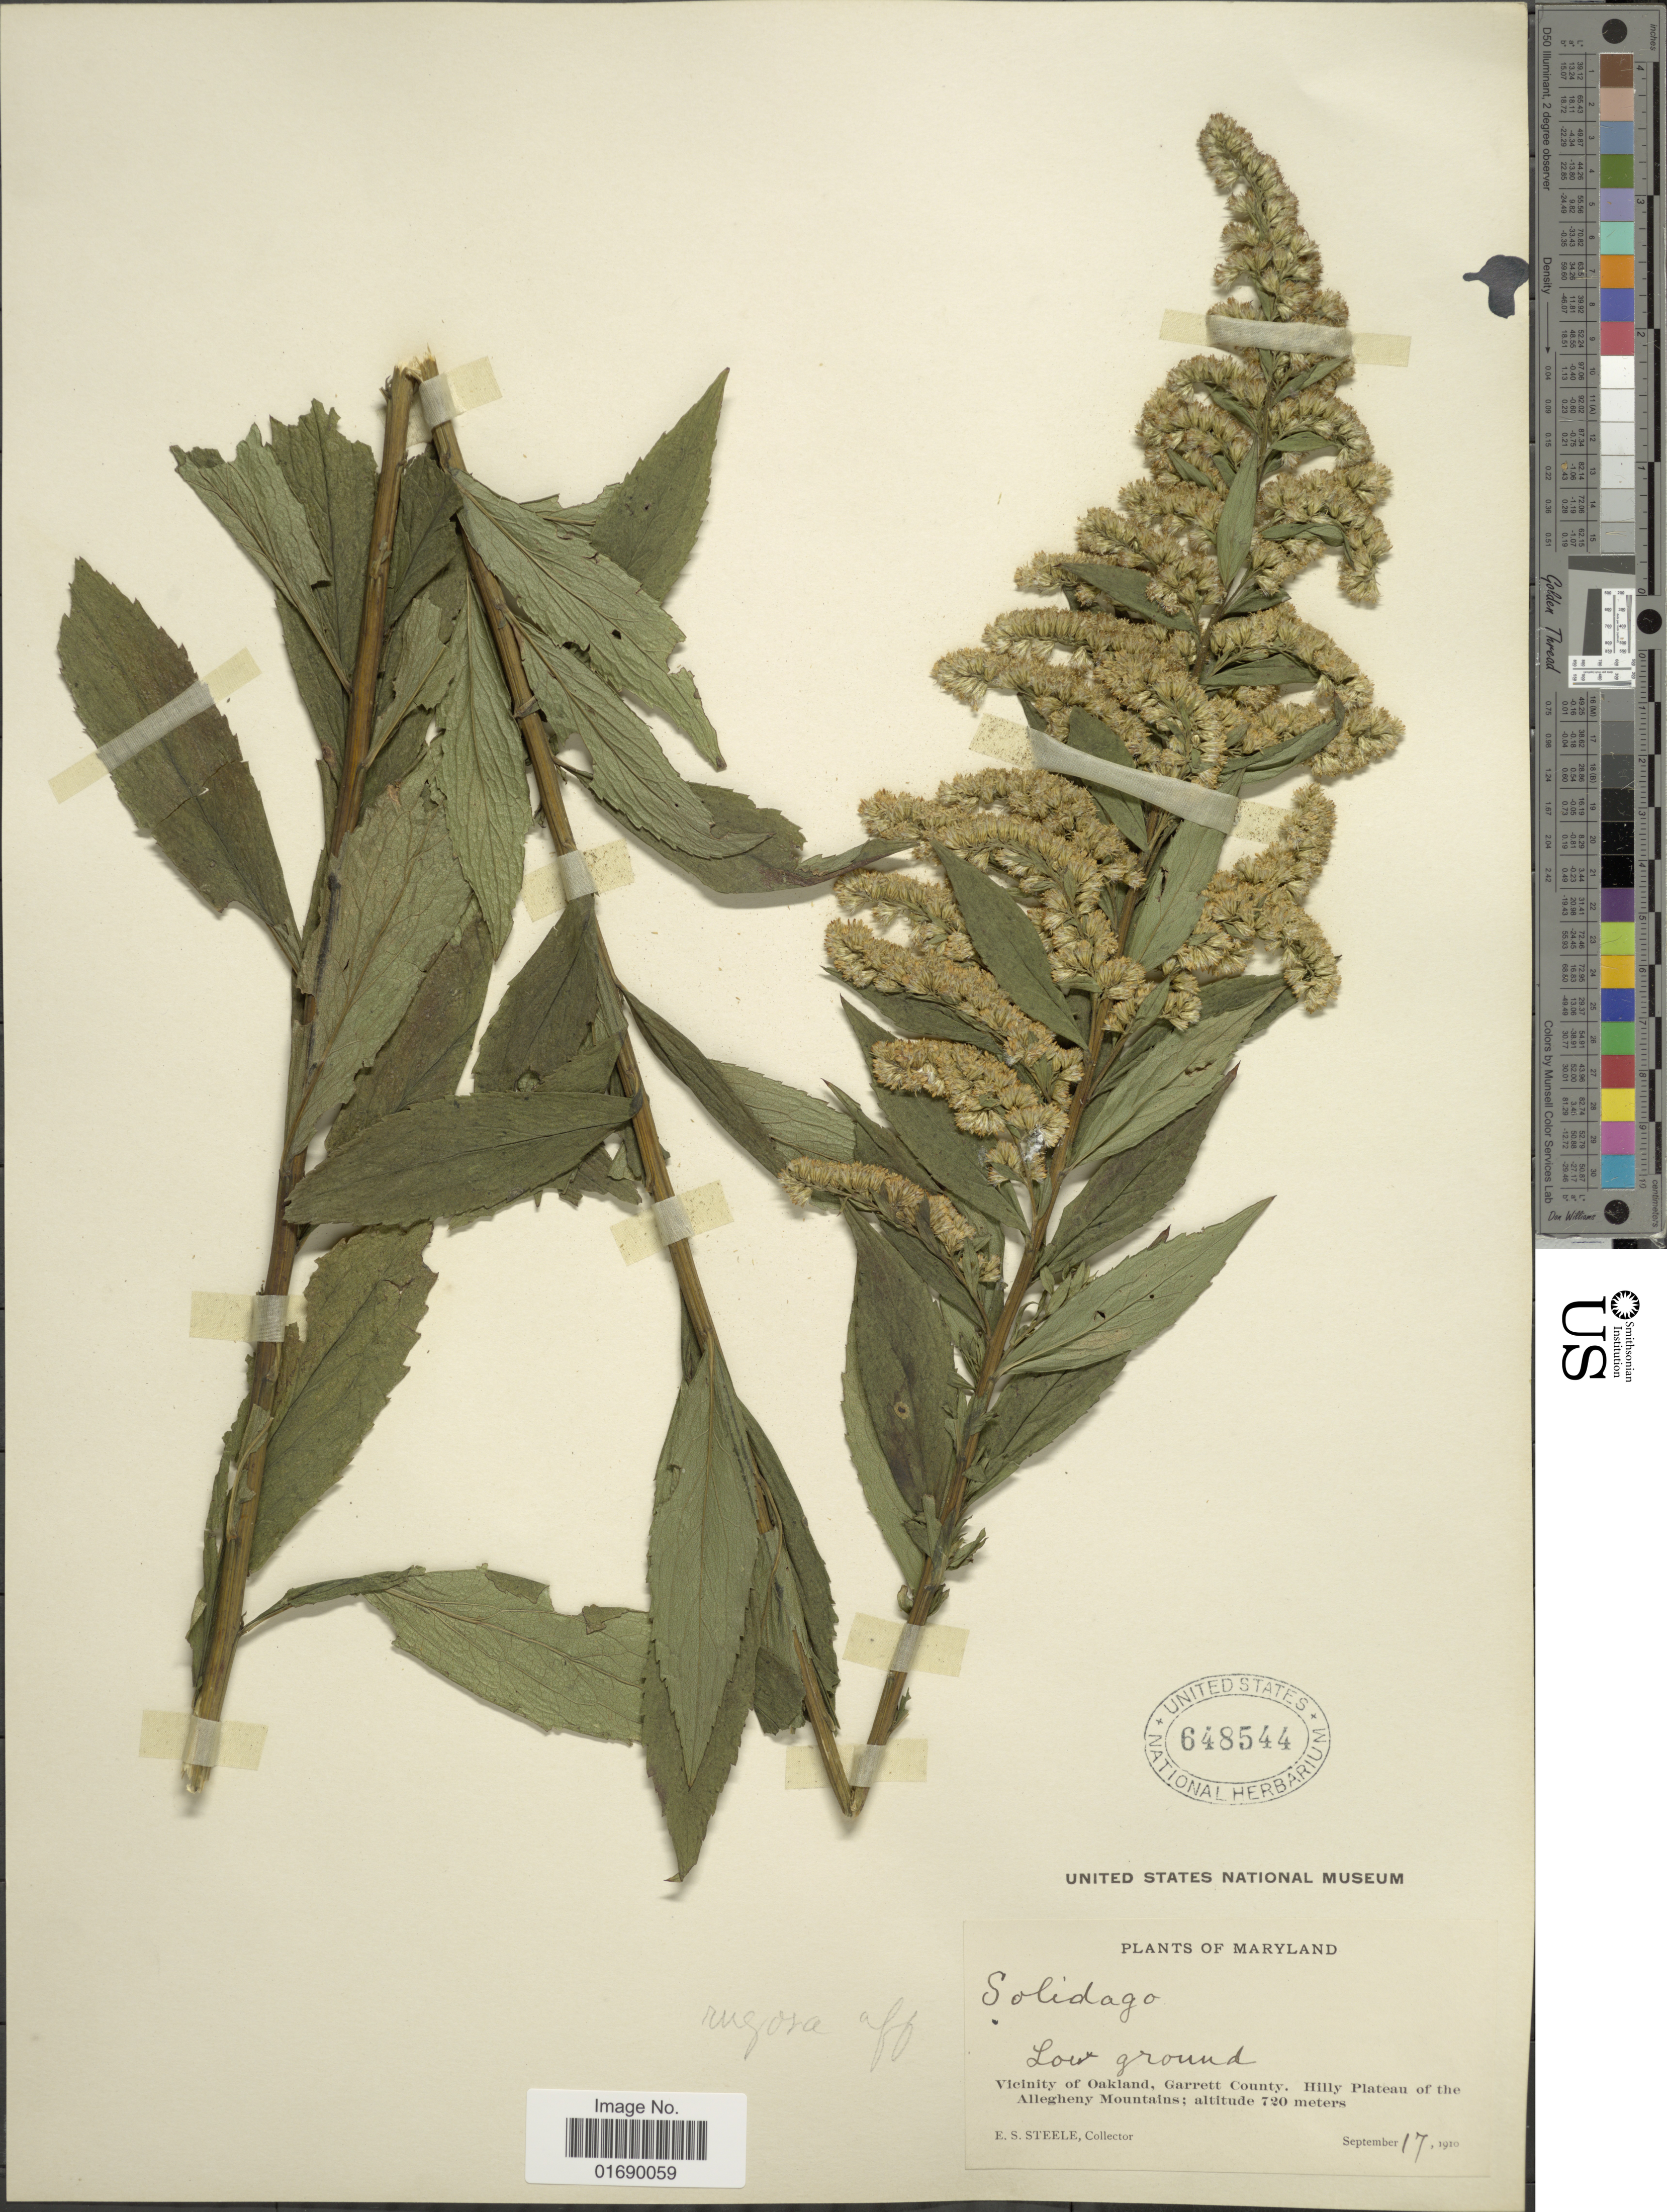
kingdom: Plantae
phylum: Tracheophyta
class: Magnoliopsida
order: Asterales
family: Asteraceae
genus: Solidago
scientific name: Solidago rugosa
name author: Mill.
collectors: E. Steele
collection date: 1910-09-17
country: United States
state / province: Maryland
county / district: Garrett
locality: Low ground, Vicinity of Oakland, Garrett County, Hilly Plateau of the Allegheny Mountains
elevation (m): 720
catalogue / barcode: US 648544